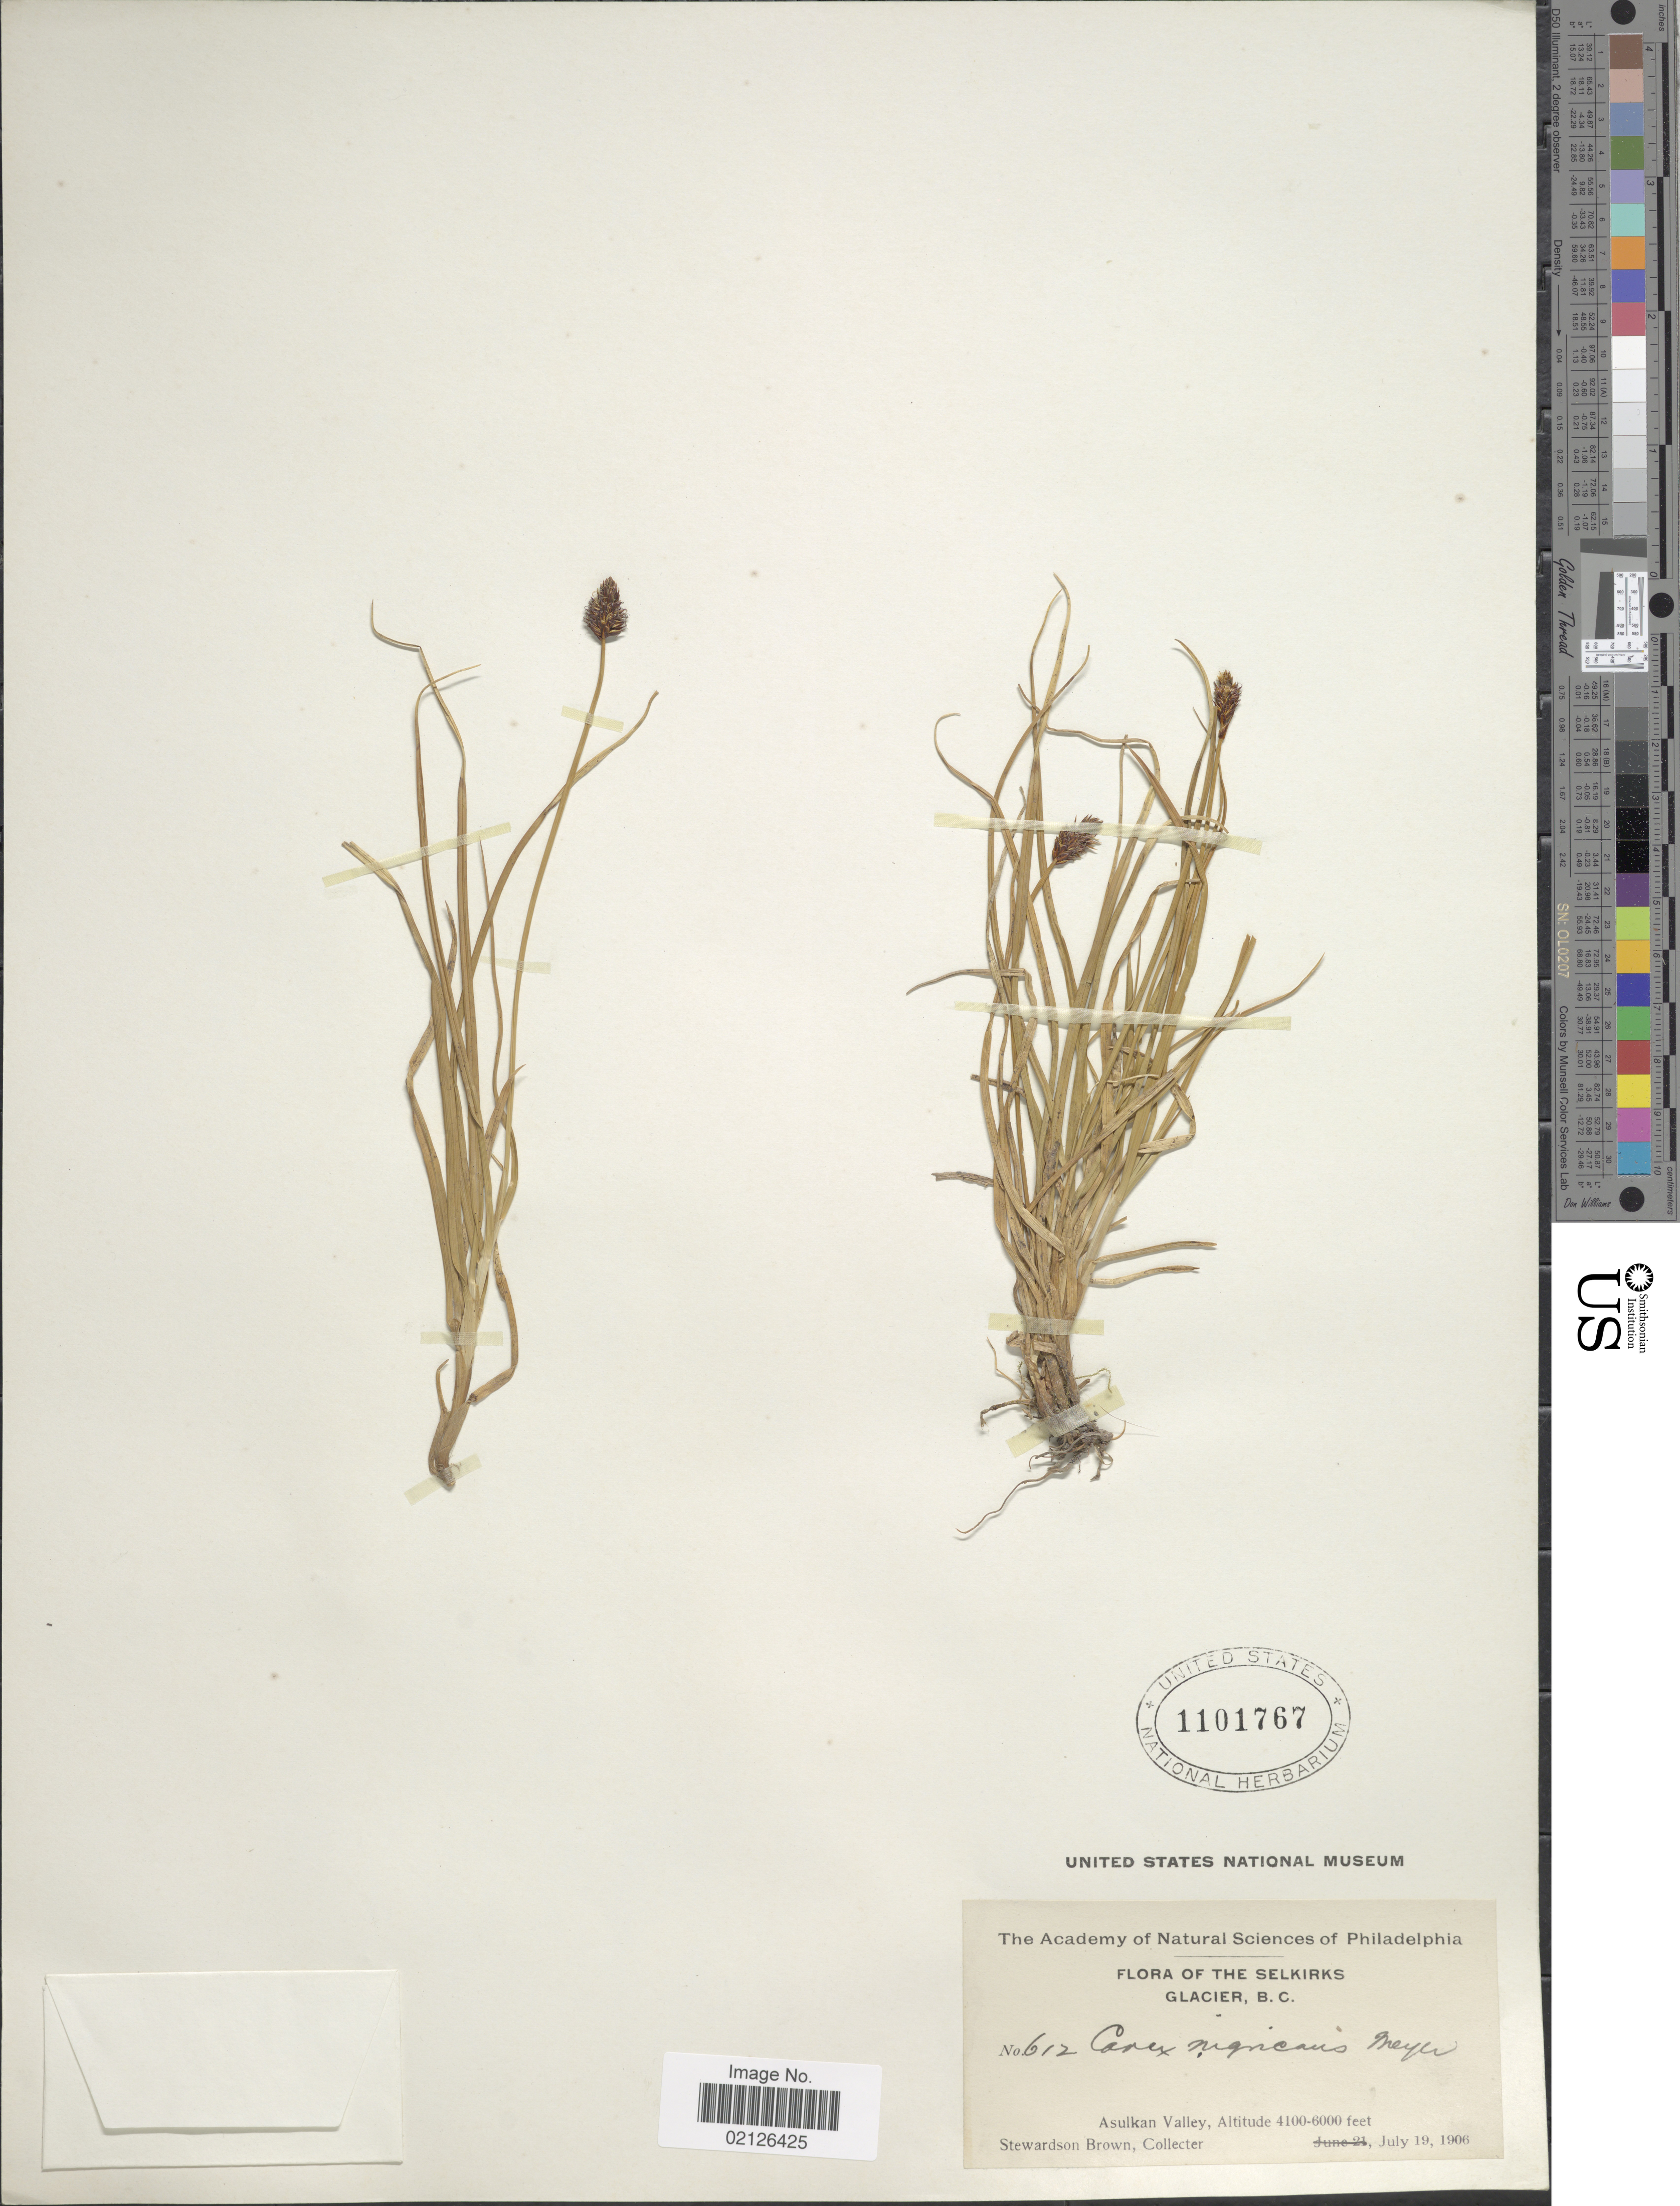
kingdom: Plantae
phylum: Tracheophyta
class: Liliopsida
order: Poales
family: Cyperaceae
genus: Carex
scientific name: Carex nigricans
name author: C.A. Mey.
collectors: S. Brown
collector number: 612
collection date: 1906-07-19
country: Canada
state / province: British Columbia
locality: The Selkirk Glacier, Asulkan Valley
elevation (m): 1250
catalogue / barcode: US 1101767